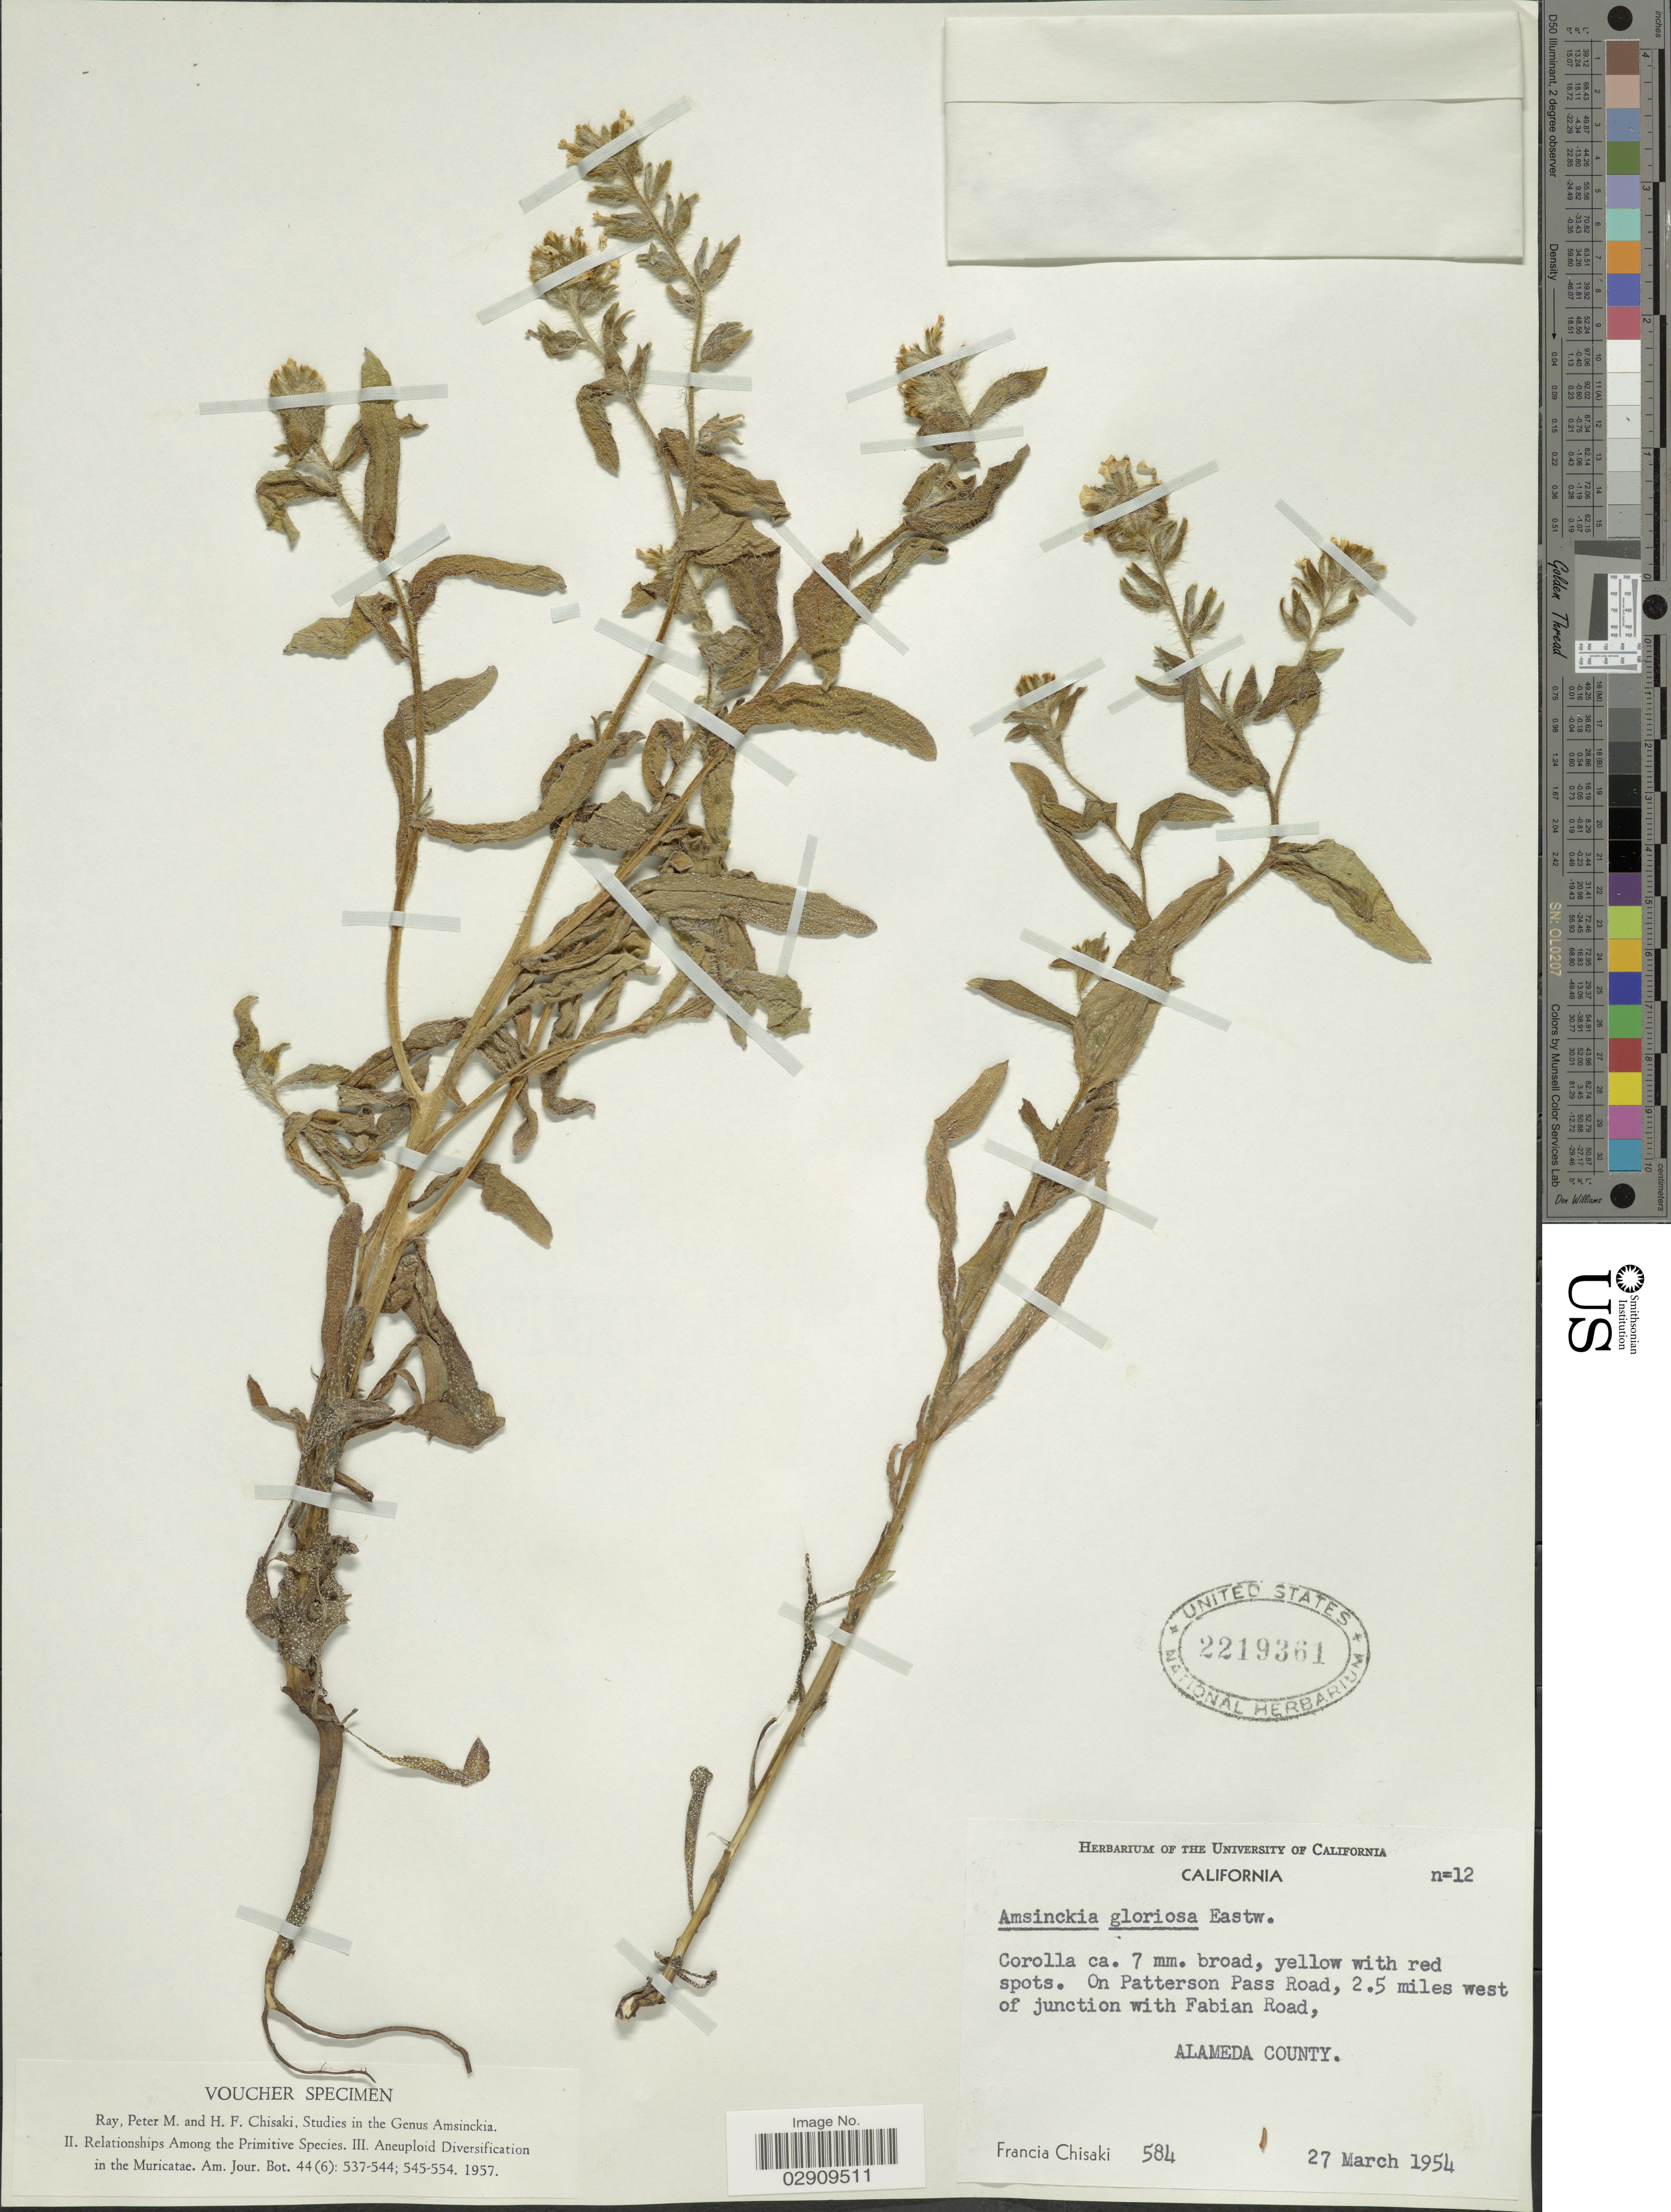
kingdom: Plantae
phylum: Tracheophyta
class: Magnoliopsida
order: Boraginales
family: Boraginaceae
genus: Amsinckia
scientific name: Amsinckia tessellata var. gloriosa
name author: (Eastw. ex Suksd.) Hoover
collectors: F. Chisaki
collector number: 584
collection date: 1954-03-27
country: United States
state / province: California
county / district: Alameda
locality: On Patterson Pass Road, 2.5 miles west of junction with Fabian Road, Alameda County.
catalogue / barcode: US 2219361